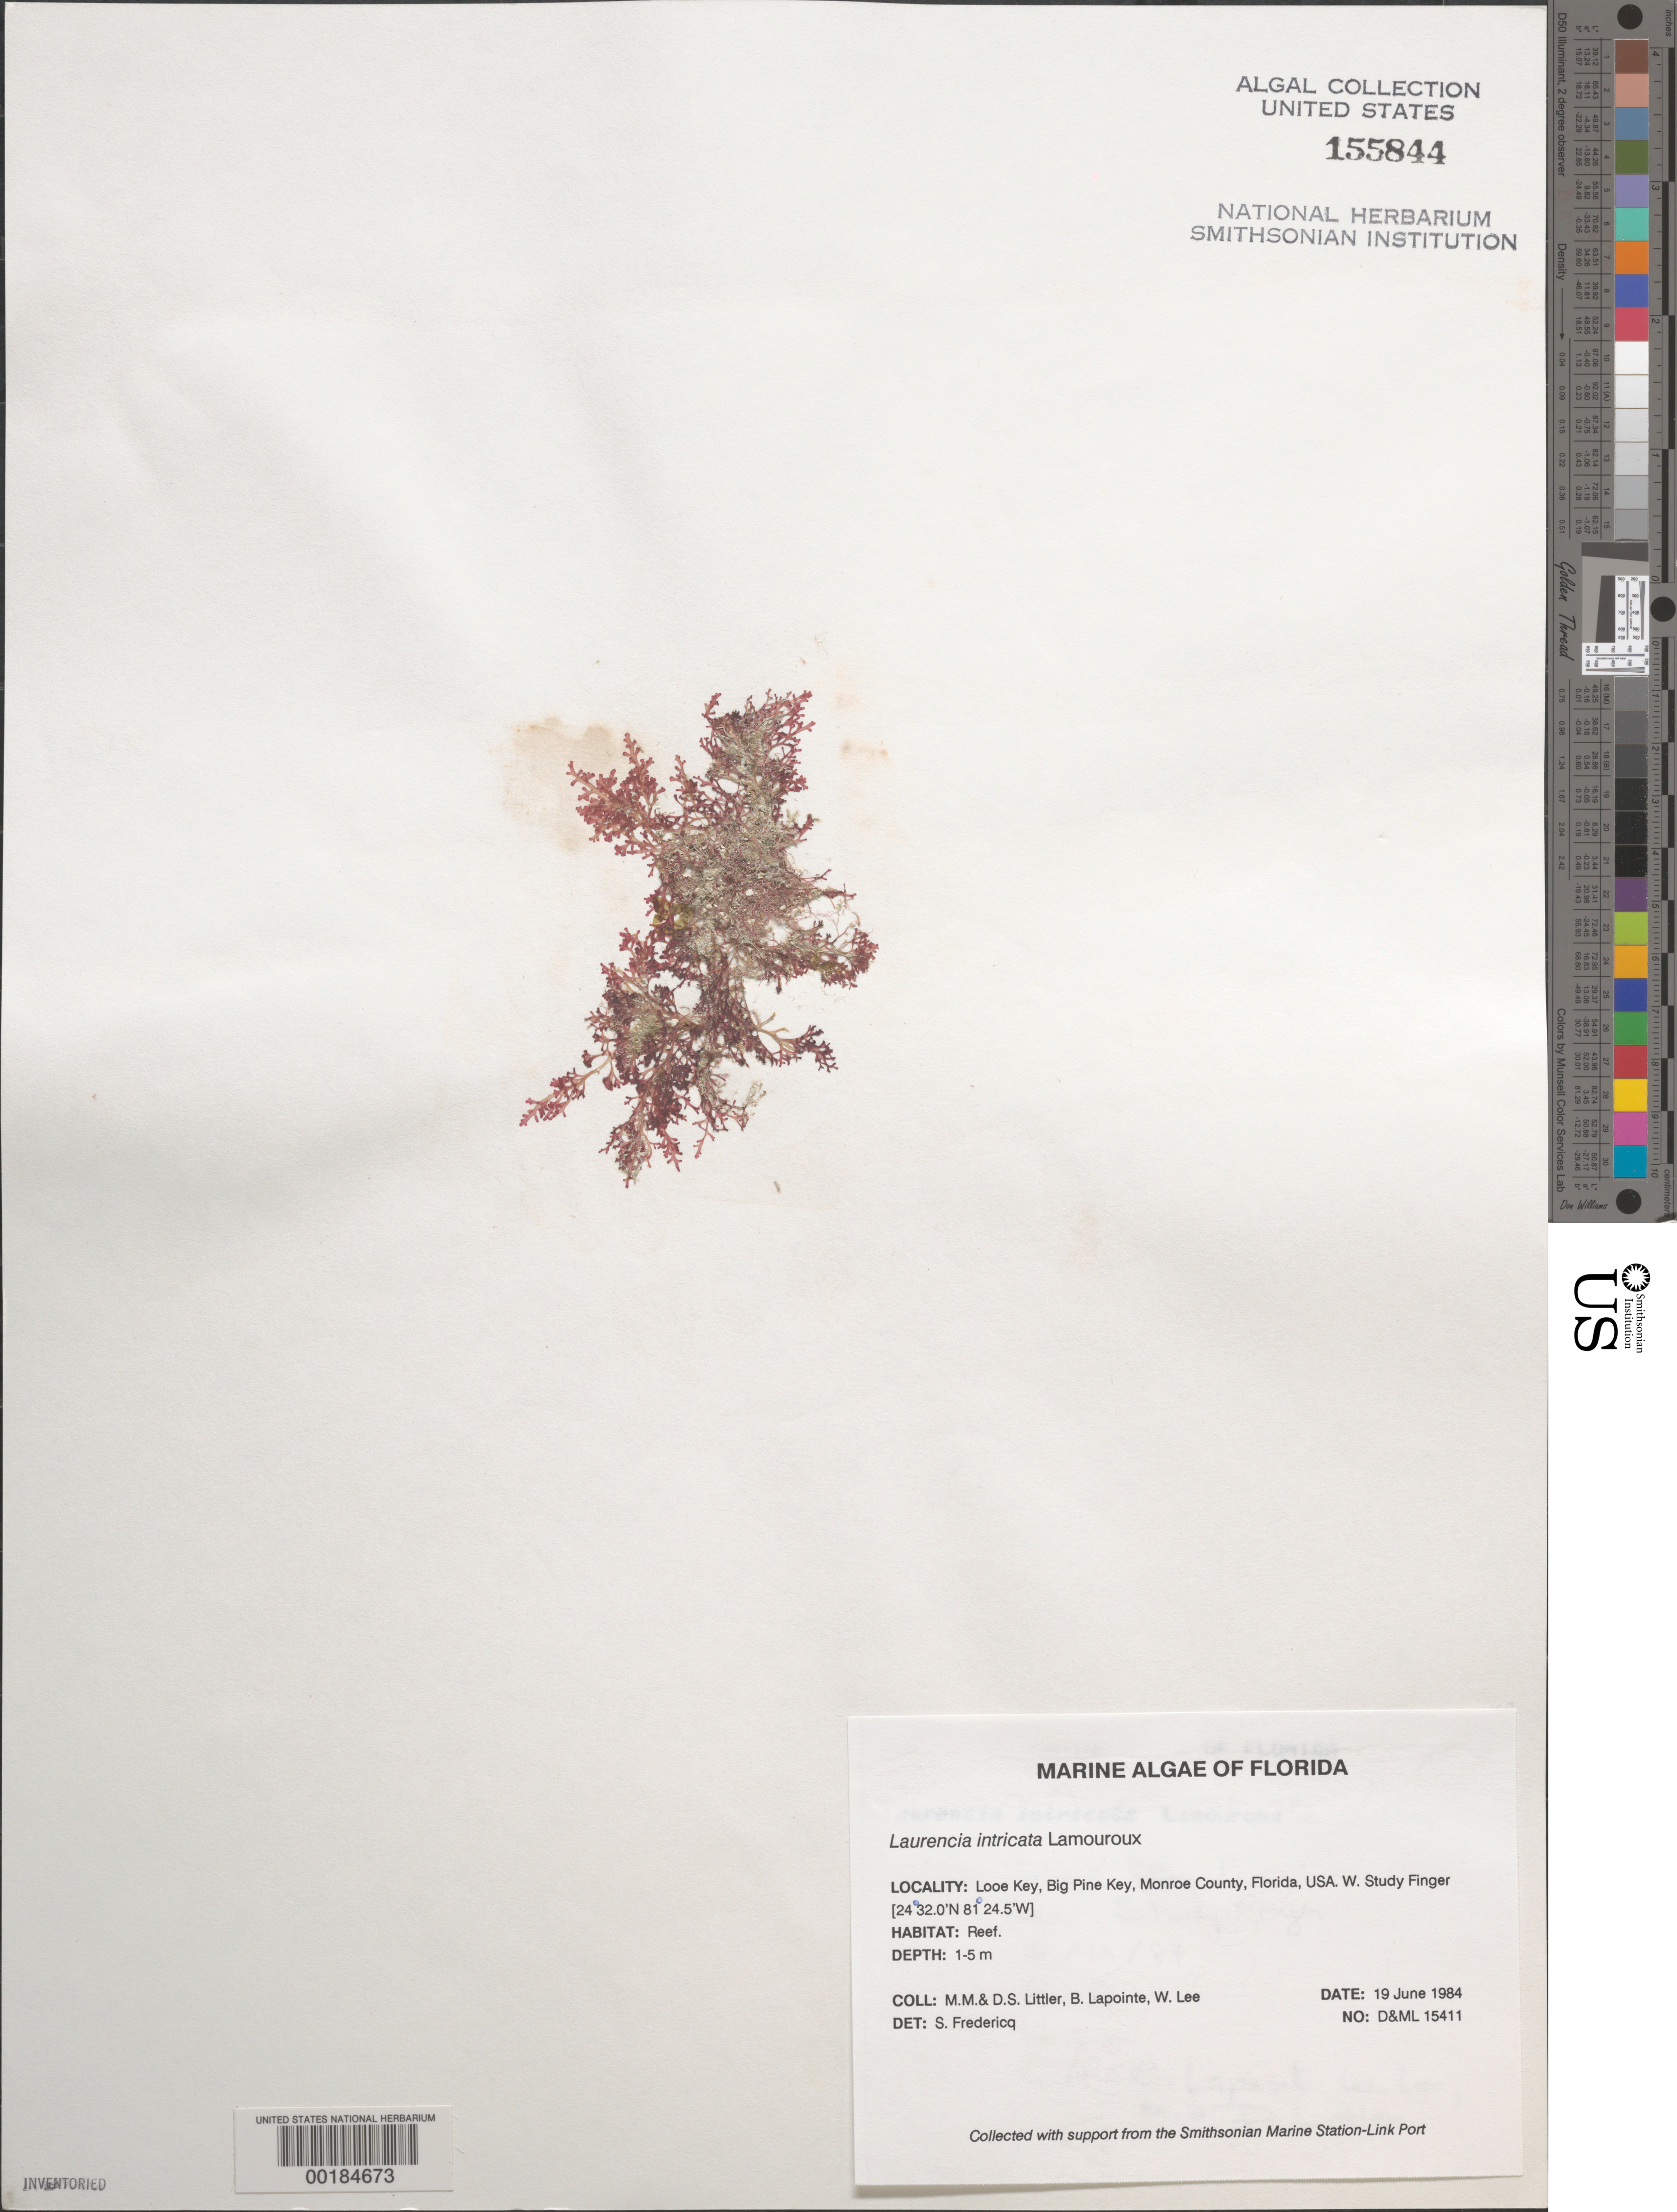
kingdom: Plantae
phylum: Rhodophyta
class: Florideophyceae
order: Ceramiales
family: Rhodomelaceae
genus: Laurencia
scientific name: Laurencia intricata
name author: J.V.Lamouroux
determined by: Fredericq, S.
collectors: M. M. Littler, D. S. Littler, B. Lapointe & W. Lee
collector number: D&ML 15411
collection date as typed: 19 Jun 1984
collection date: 1984-06-19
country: United States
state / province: Florida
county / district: Monroe County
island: Looe Key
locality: Looe Key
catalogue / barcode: US 155844